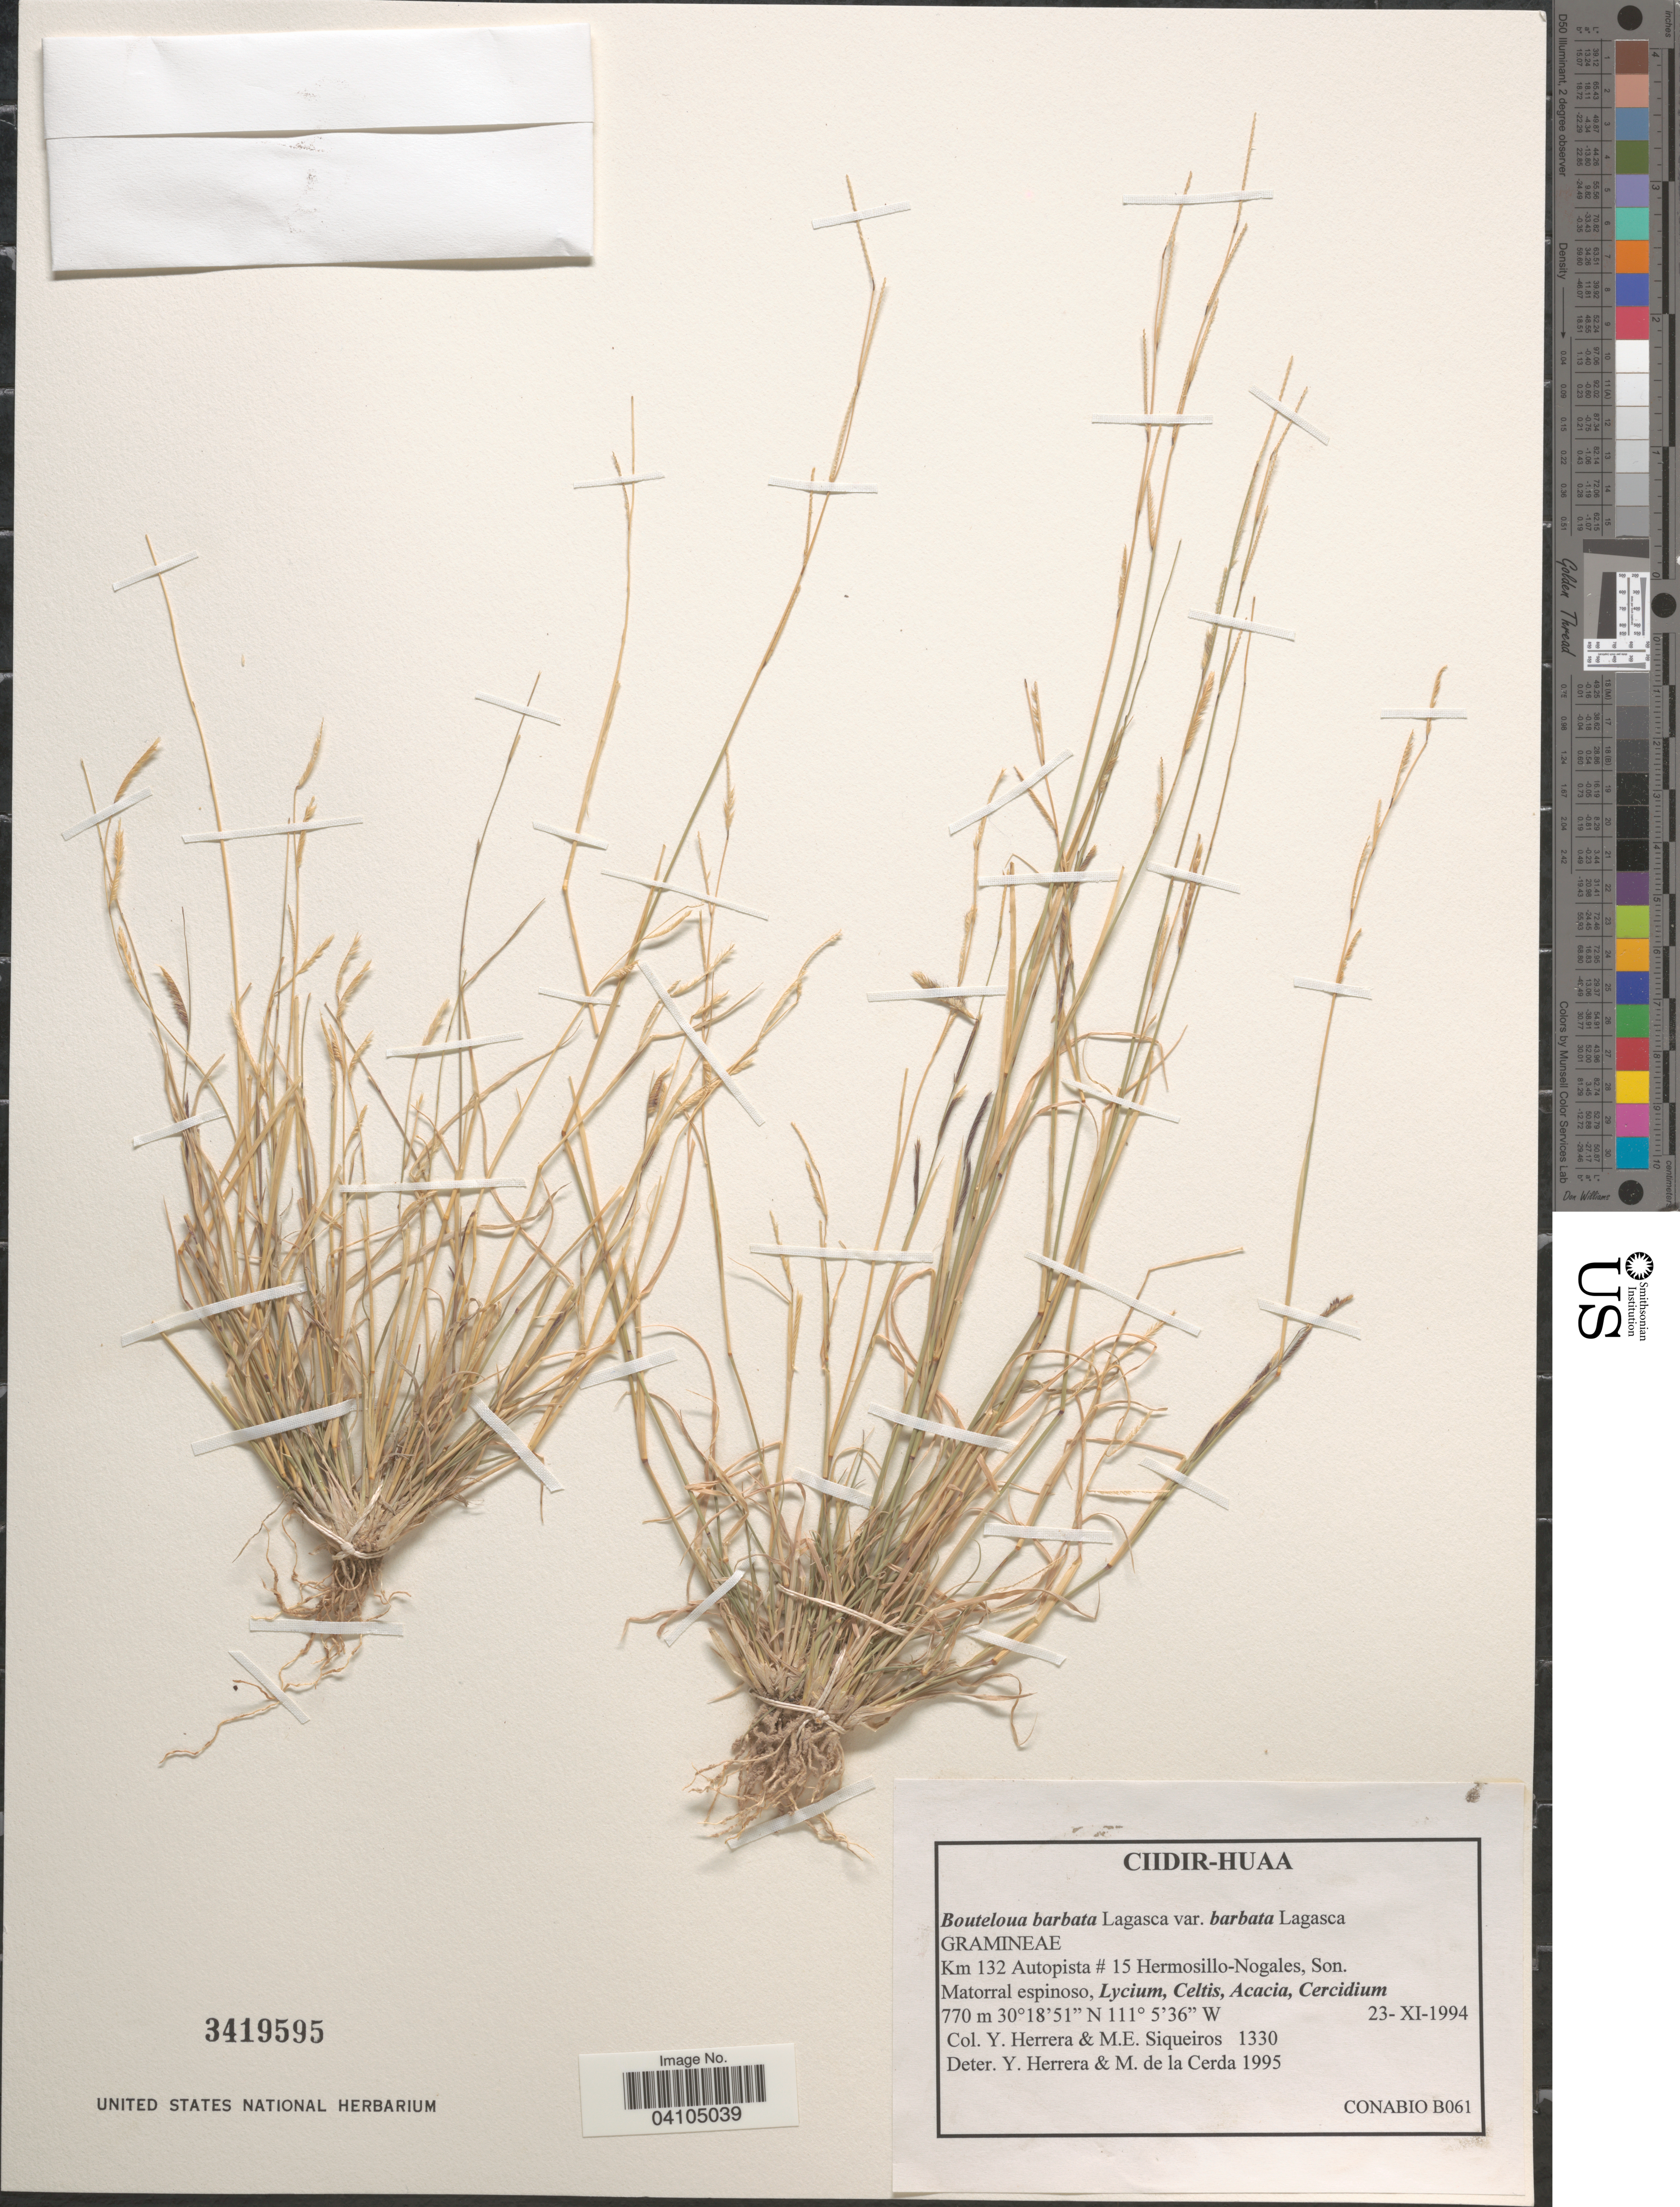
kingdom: Plantae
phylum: Tracheophyta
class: Liliopsida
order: Poales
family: Poaceae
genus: Bouteloua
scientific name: Bouteloua barbata var. barbata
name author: Lagger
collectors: Y. Herrera Arrieta & M. Siqueiros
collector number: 1330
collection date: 1994-11-23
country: Mexico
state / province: Sonora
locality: Km 132 Autopista # 15 Hermosillo-Nogales.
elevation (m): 770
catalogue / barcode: US 3419595